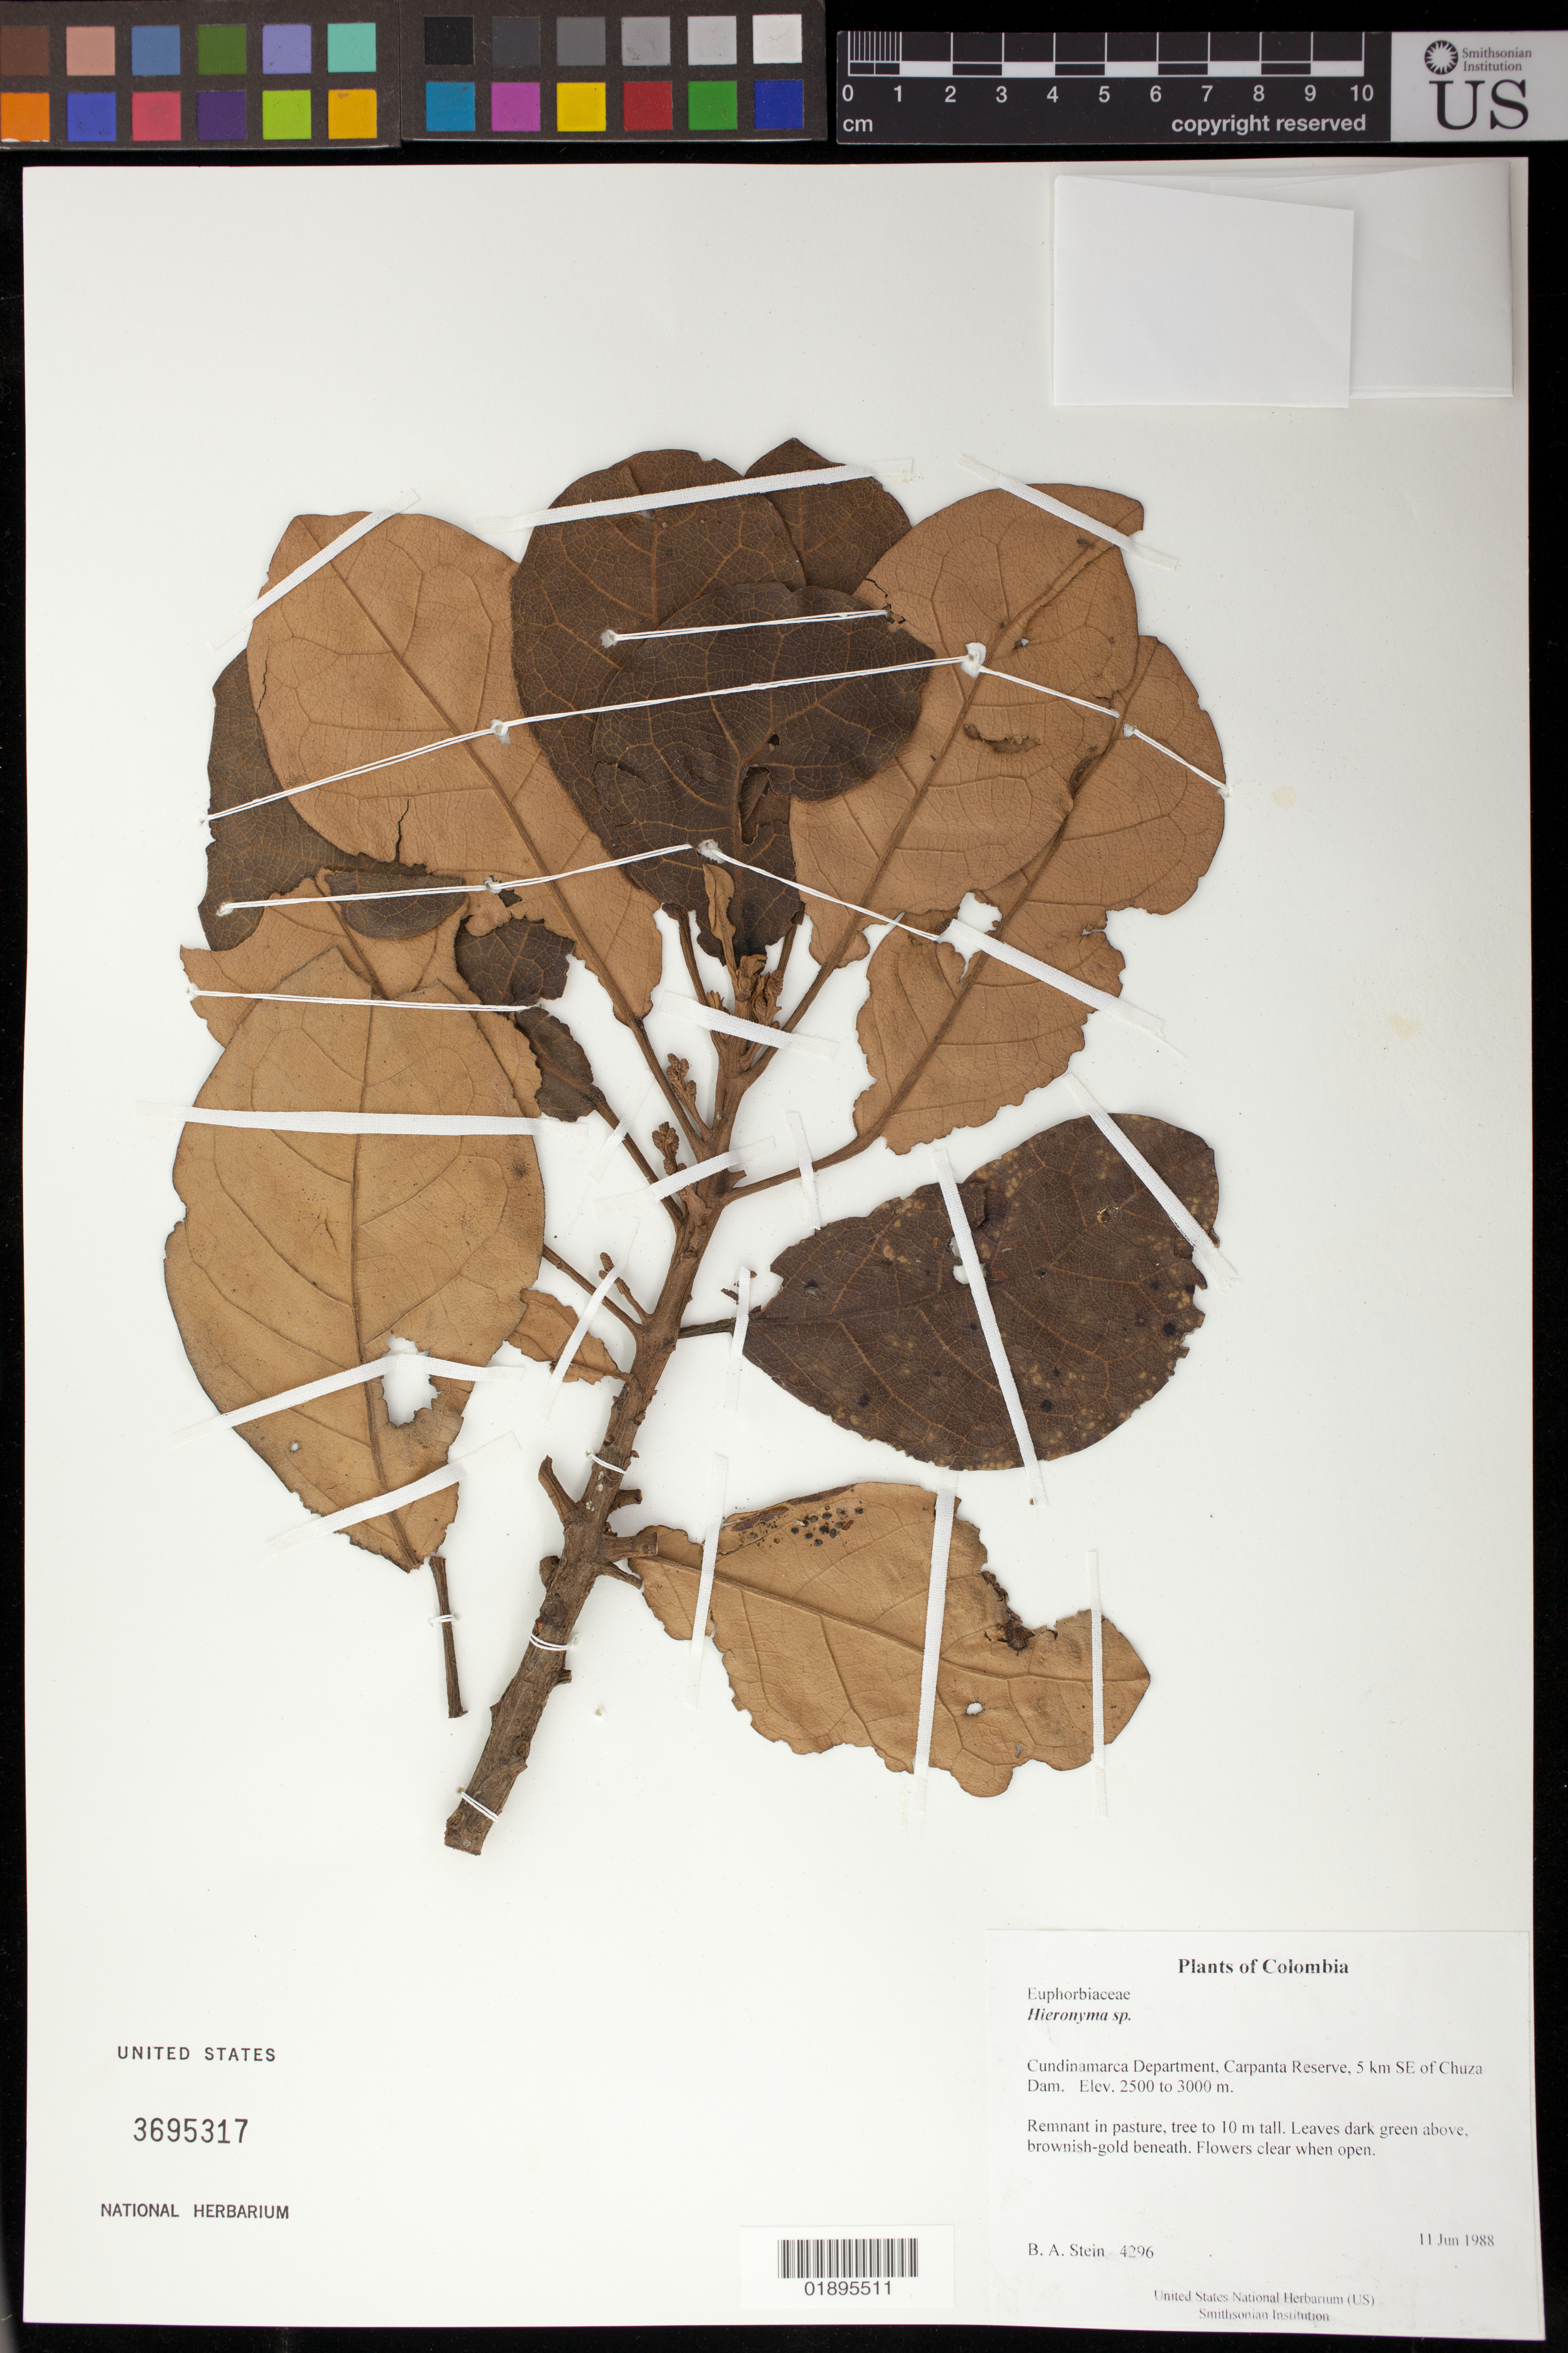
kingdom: Plantae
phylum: Tracheophyta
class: Magnoliopsida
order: Malpighiales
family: Phyllanthaceae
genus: Hieronyma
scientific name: Hieronyma sp.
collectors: B. A. Stein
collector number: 4296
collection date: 1988-06-11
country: Colombia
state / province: Cundinamarca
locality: Carpanta Reserve, 5 km SE of Chuza Dam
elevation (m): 2500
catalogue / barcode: US 3695317